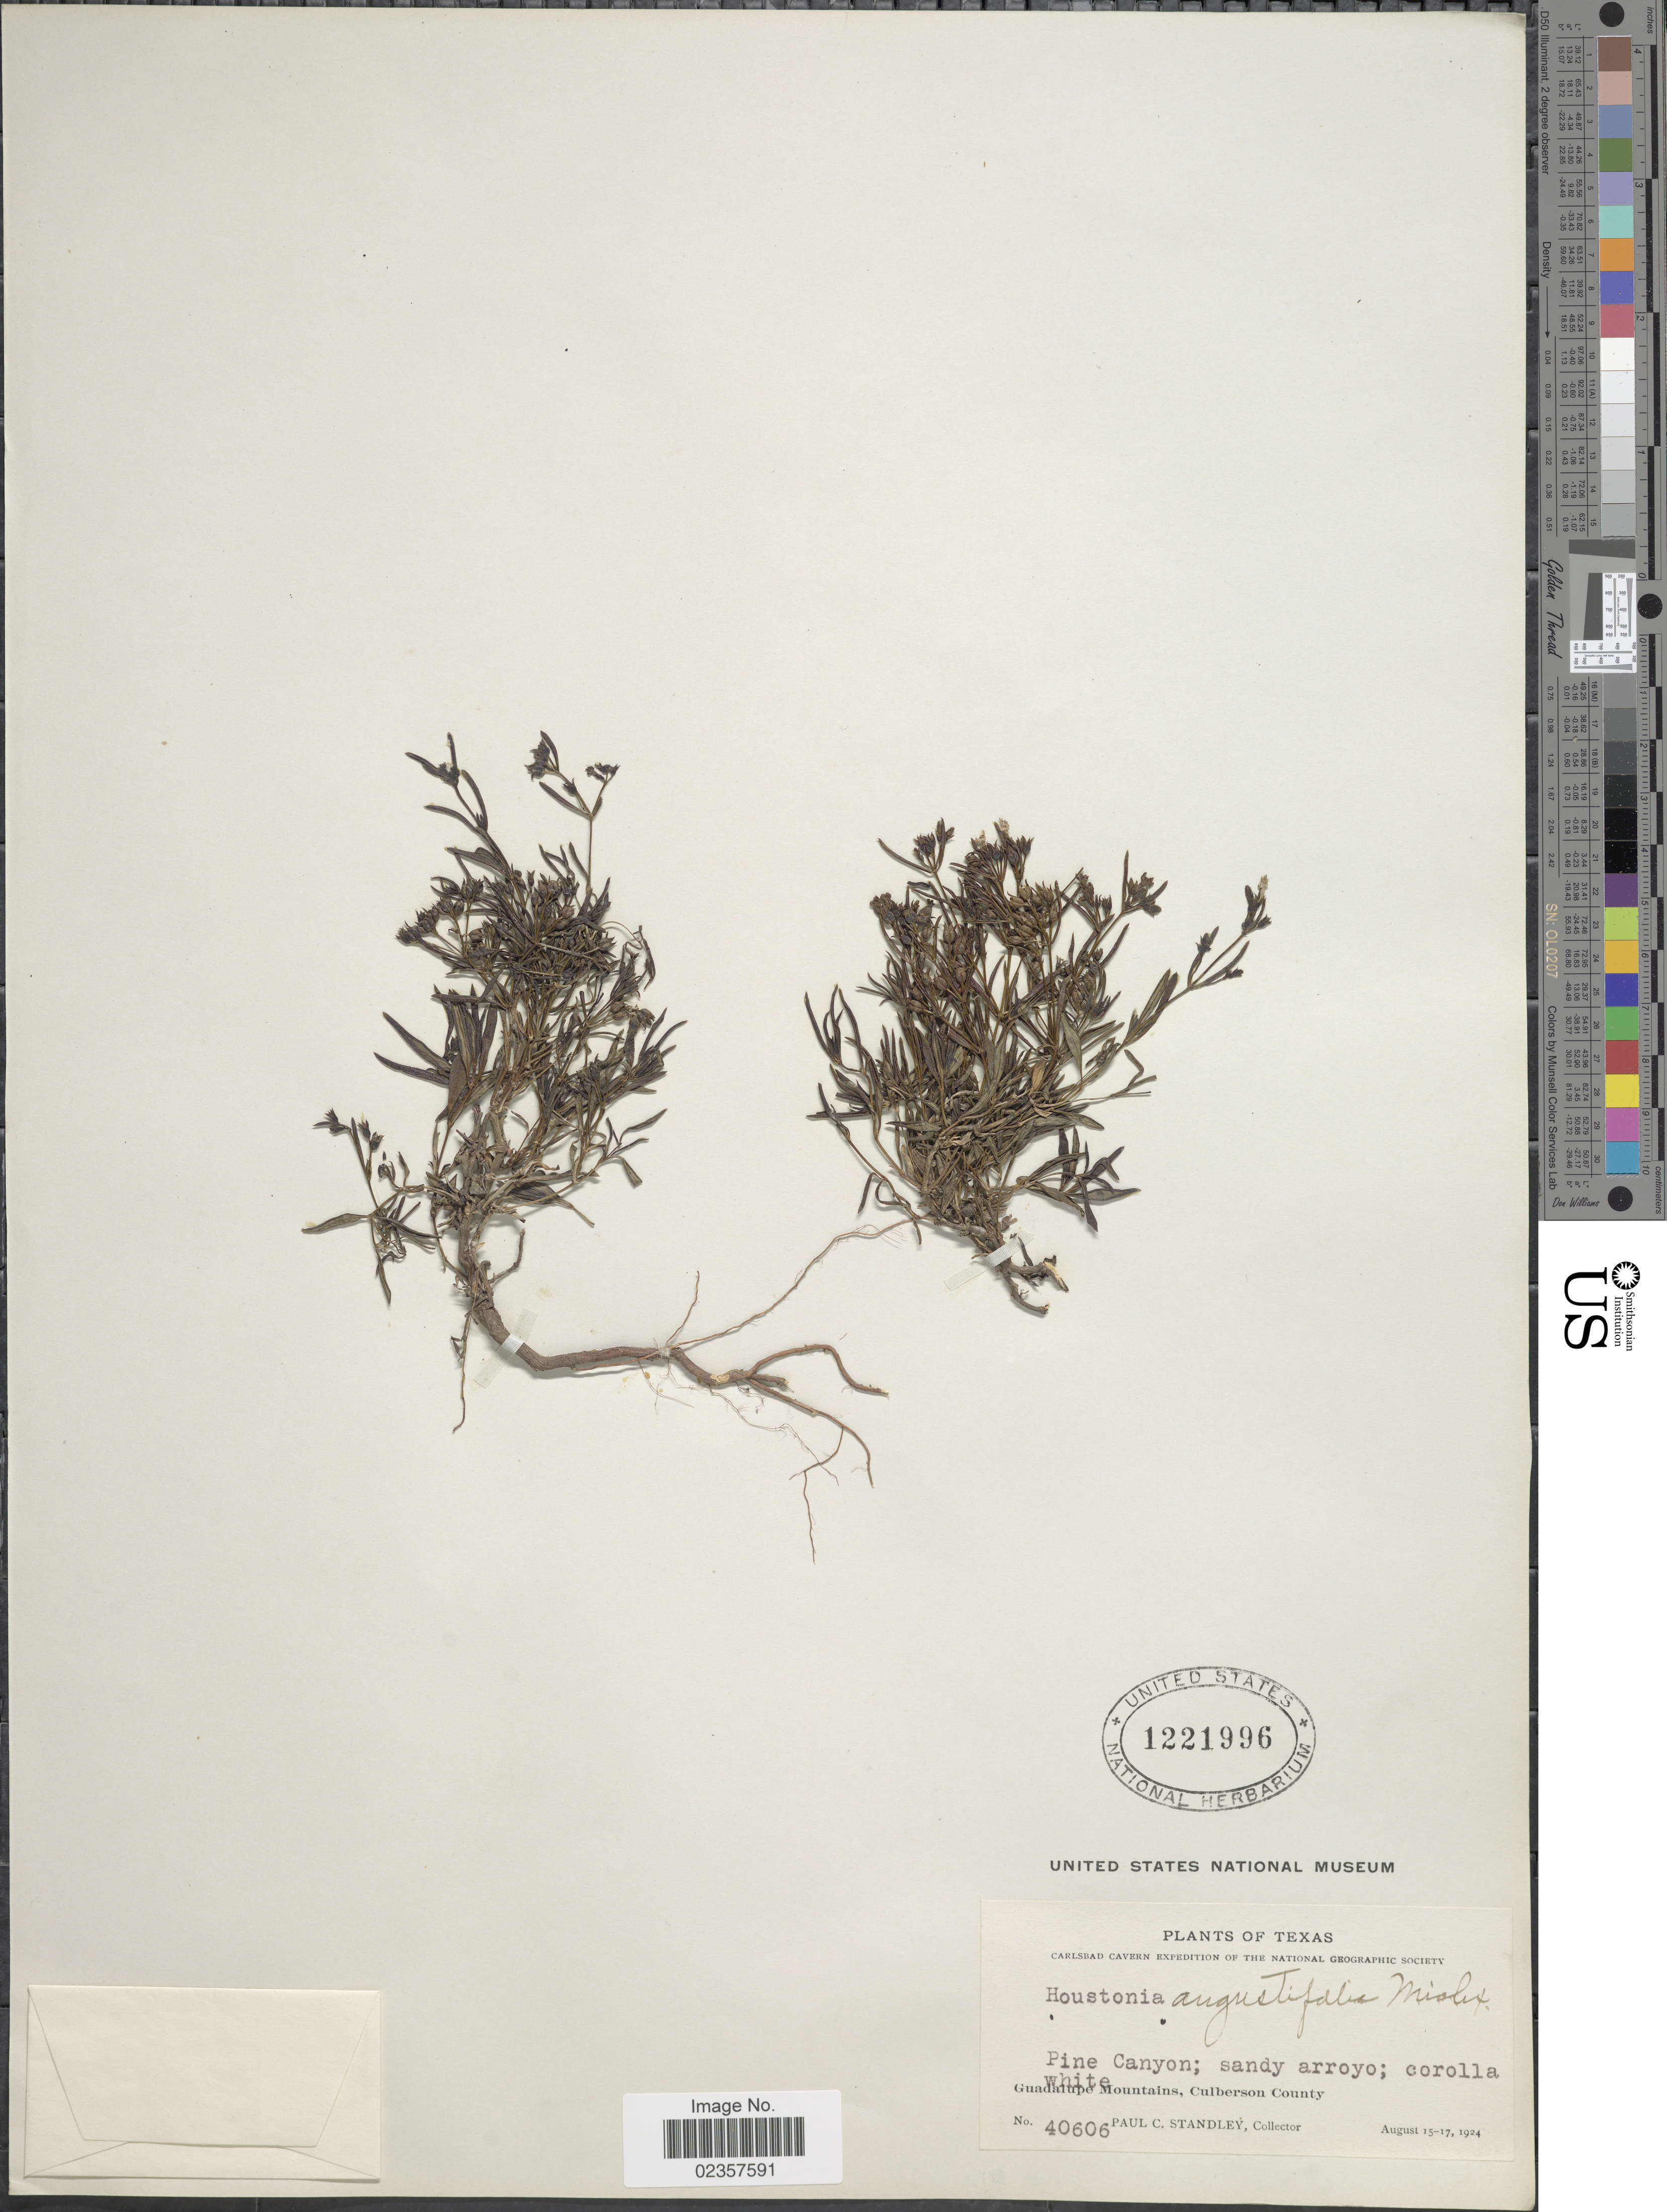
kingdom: Plantae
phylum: Tracheophyta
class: Magnoliopsida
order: Gentianales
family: Rubiaceae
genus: Houstonia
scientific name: Houstonia nigricans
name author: (Lam.) Fernald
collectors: P. C. Standley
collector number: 40606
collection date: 1924-08-15/1924-08-17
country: United States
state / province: Texas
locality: Pine Canyon. Guadalupe Mountains, Culberson County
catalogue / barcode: US 1221996